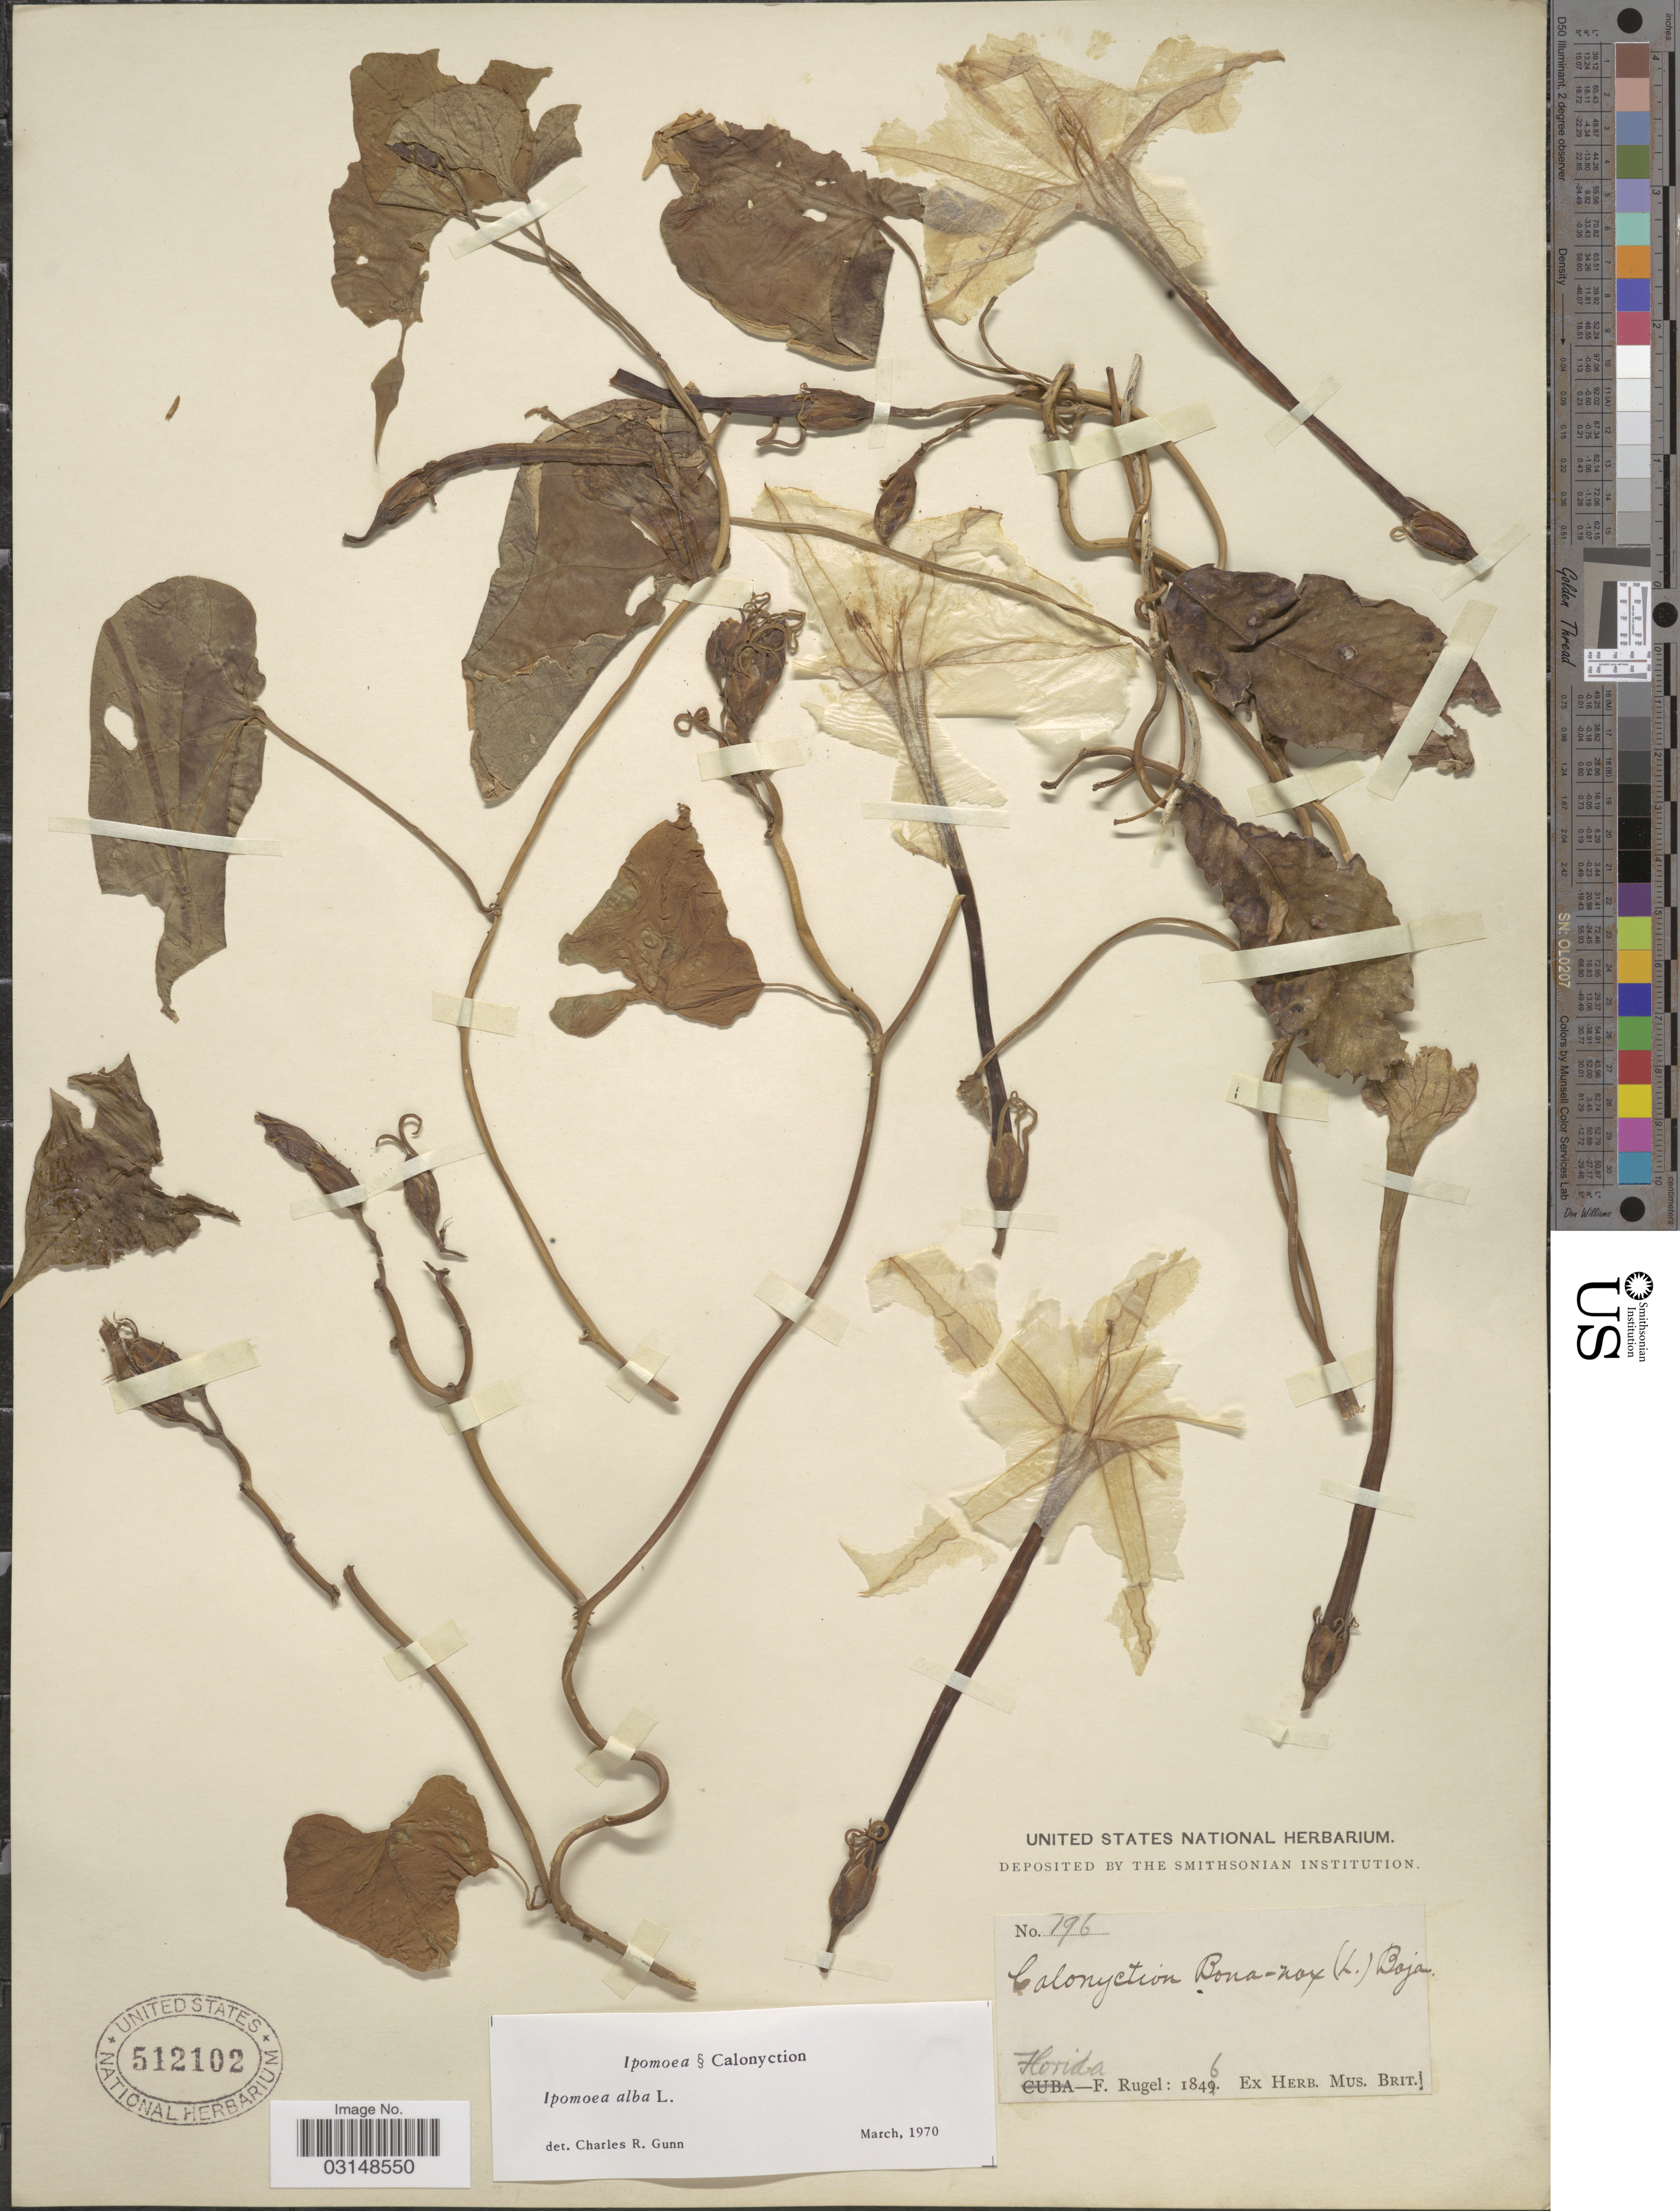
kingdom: Plantae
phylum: Tracheophyta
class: Magnoliopsida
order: Solanales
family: Convolvulaceae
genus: Ipomoea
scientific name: Ipomoea alba L.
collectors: F. Rugel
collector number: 196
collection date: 1846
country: United States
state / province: Florida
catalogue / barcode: US 512102